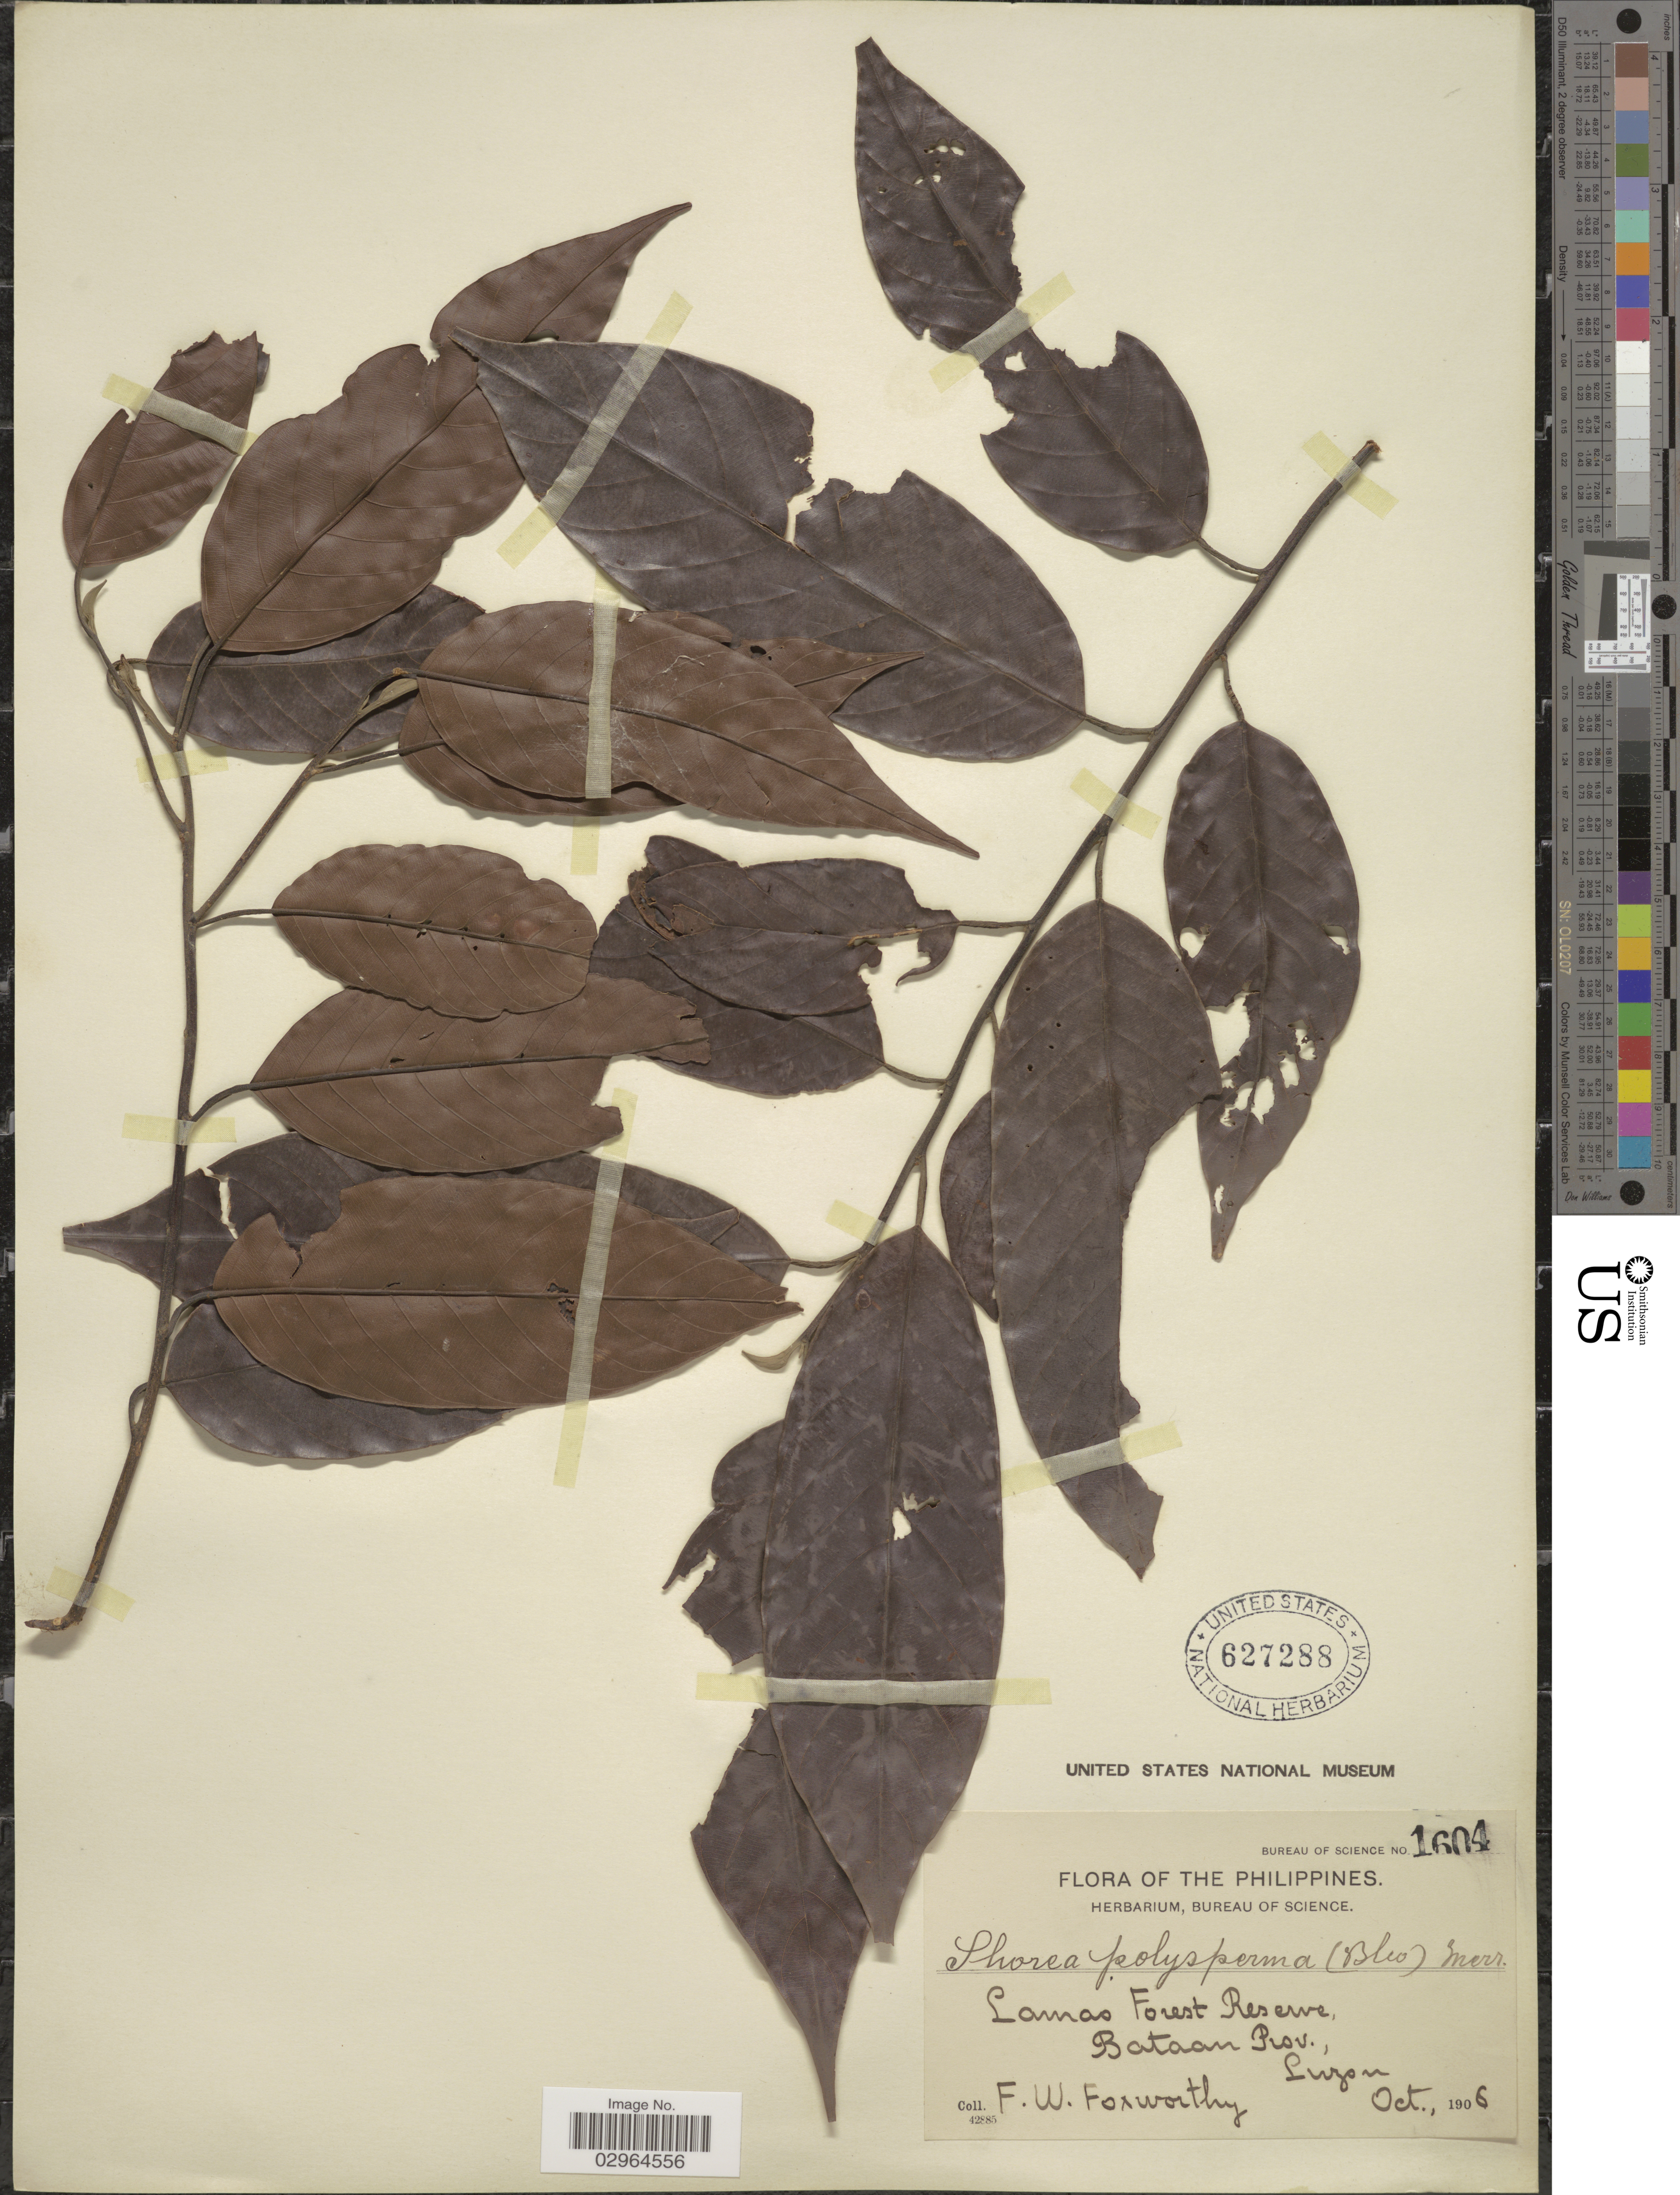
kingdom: Plantae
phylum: Tracheophyta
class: Magnoliopsida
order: Malvales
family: Dipterocarpaceae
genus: Rubroshorea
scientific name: Rubroshorea polysperma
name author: (Blanco) P.S. Ashton & J. Heck.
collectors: F. W. Foxworthy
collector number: Bureau of Science 1604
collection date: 1906-10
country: Philippines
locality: Lamao Forest Reserve, Bataan Prov., Luzon.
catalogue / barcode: US 627288